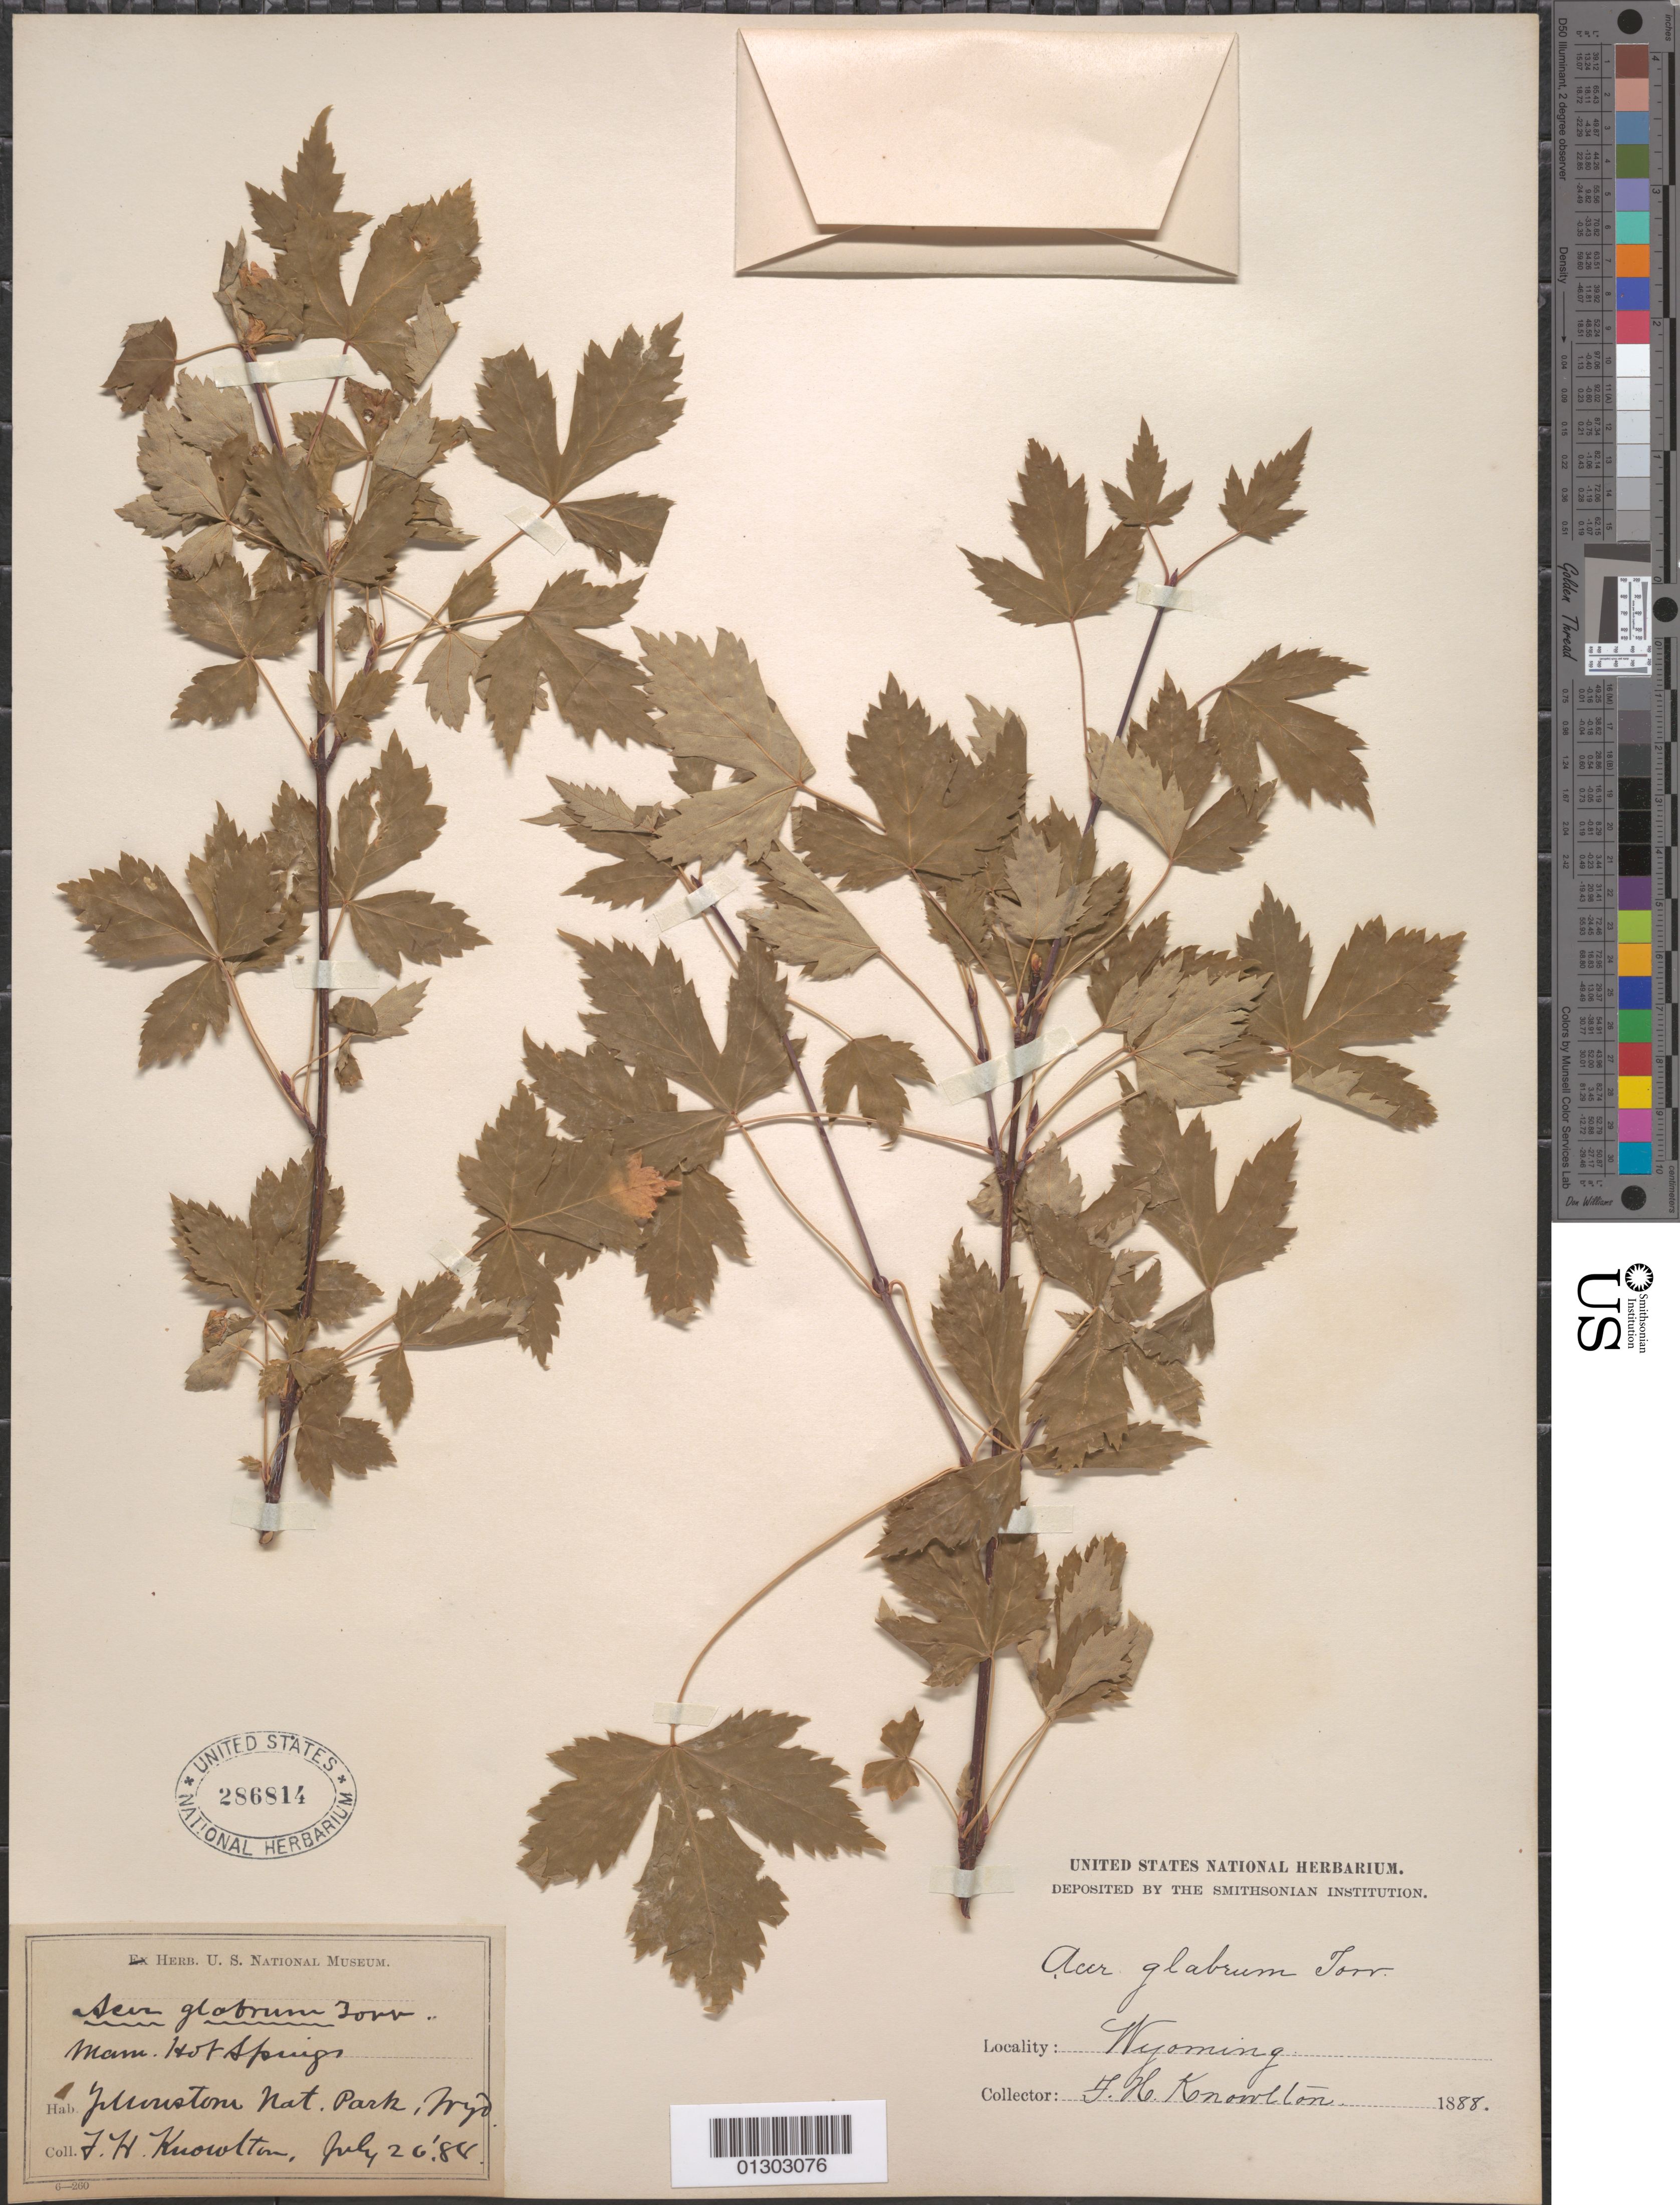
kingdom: Plantae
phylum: Tracheophyta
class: Magnoliopsida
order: Sapindales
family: Sapindaceae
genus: Acer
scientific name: Acer glabrum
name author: Torr.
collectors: F. H. Knowlton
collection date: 1888-07-26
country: United States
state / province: Wyoming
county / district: Park County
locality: Yellowstone National Park, Mam. [Mammoth] Hot Springs.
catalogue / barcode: US 286814